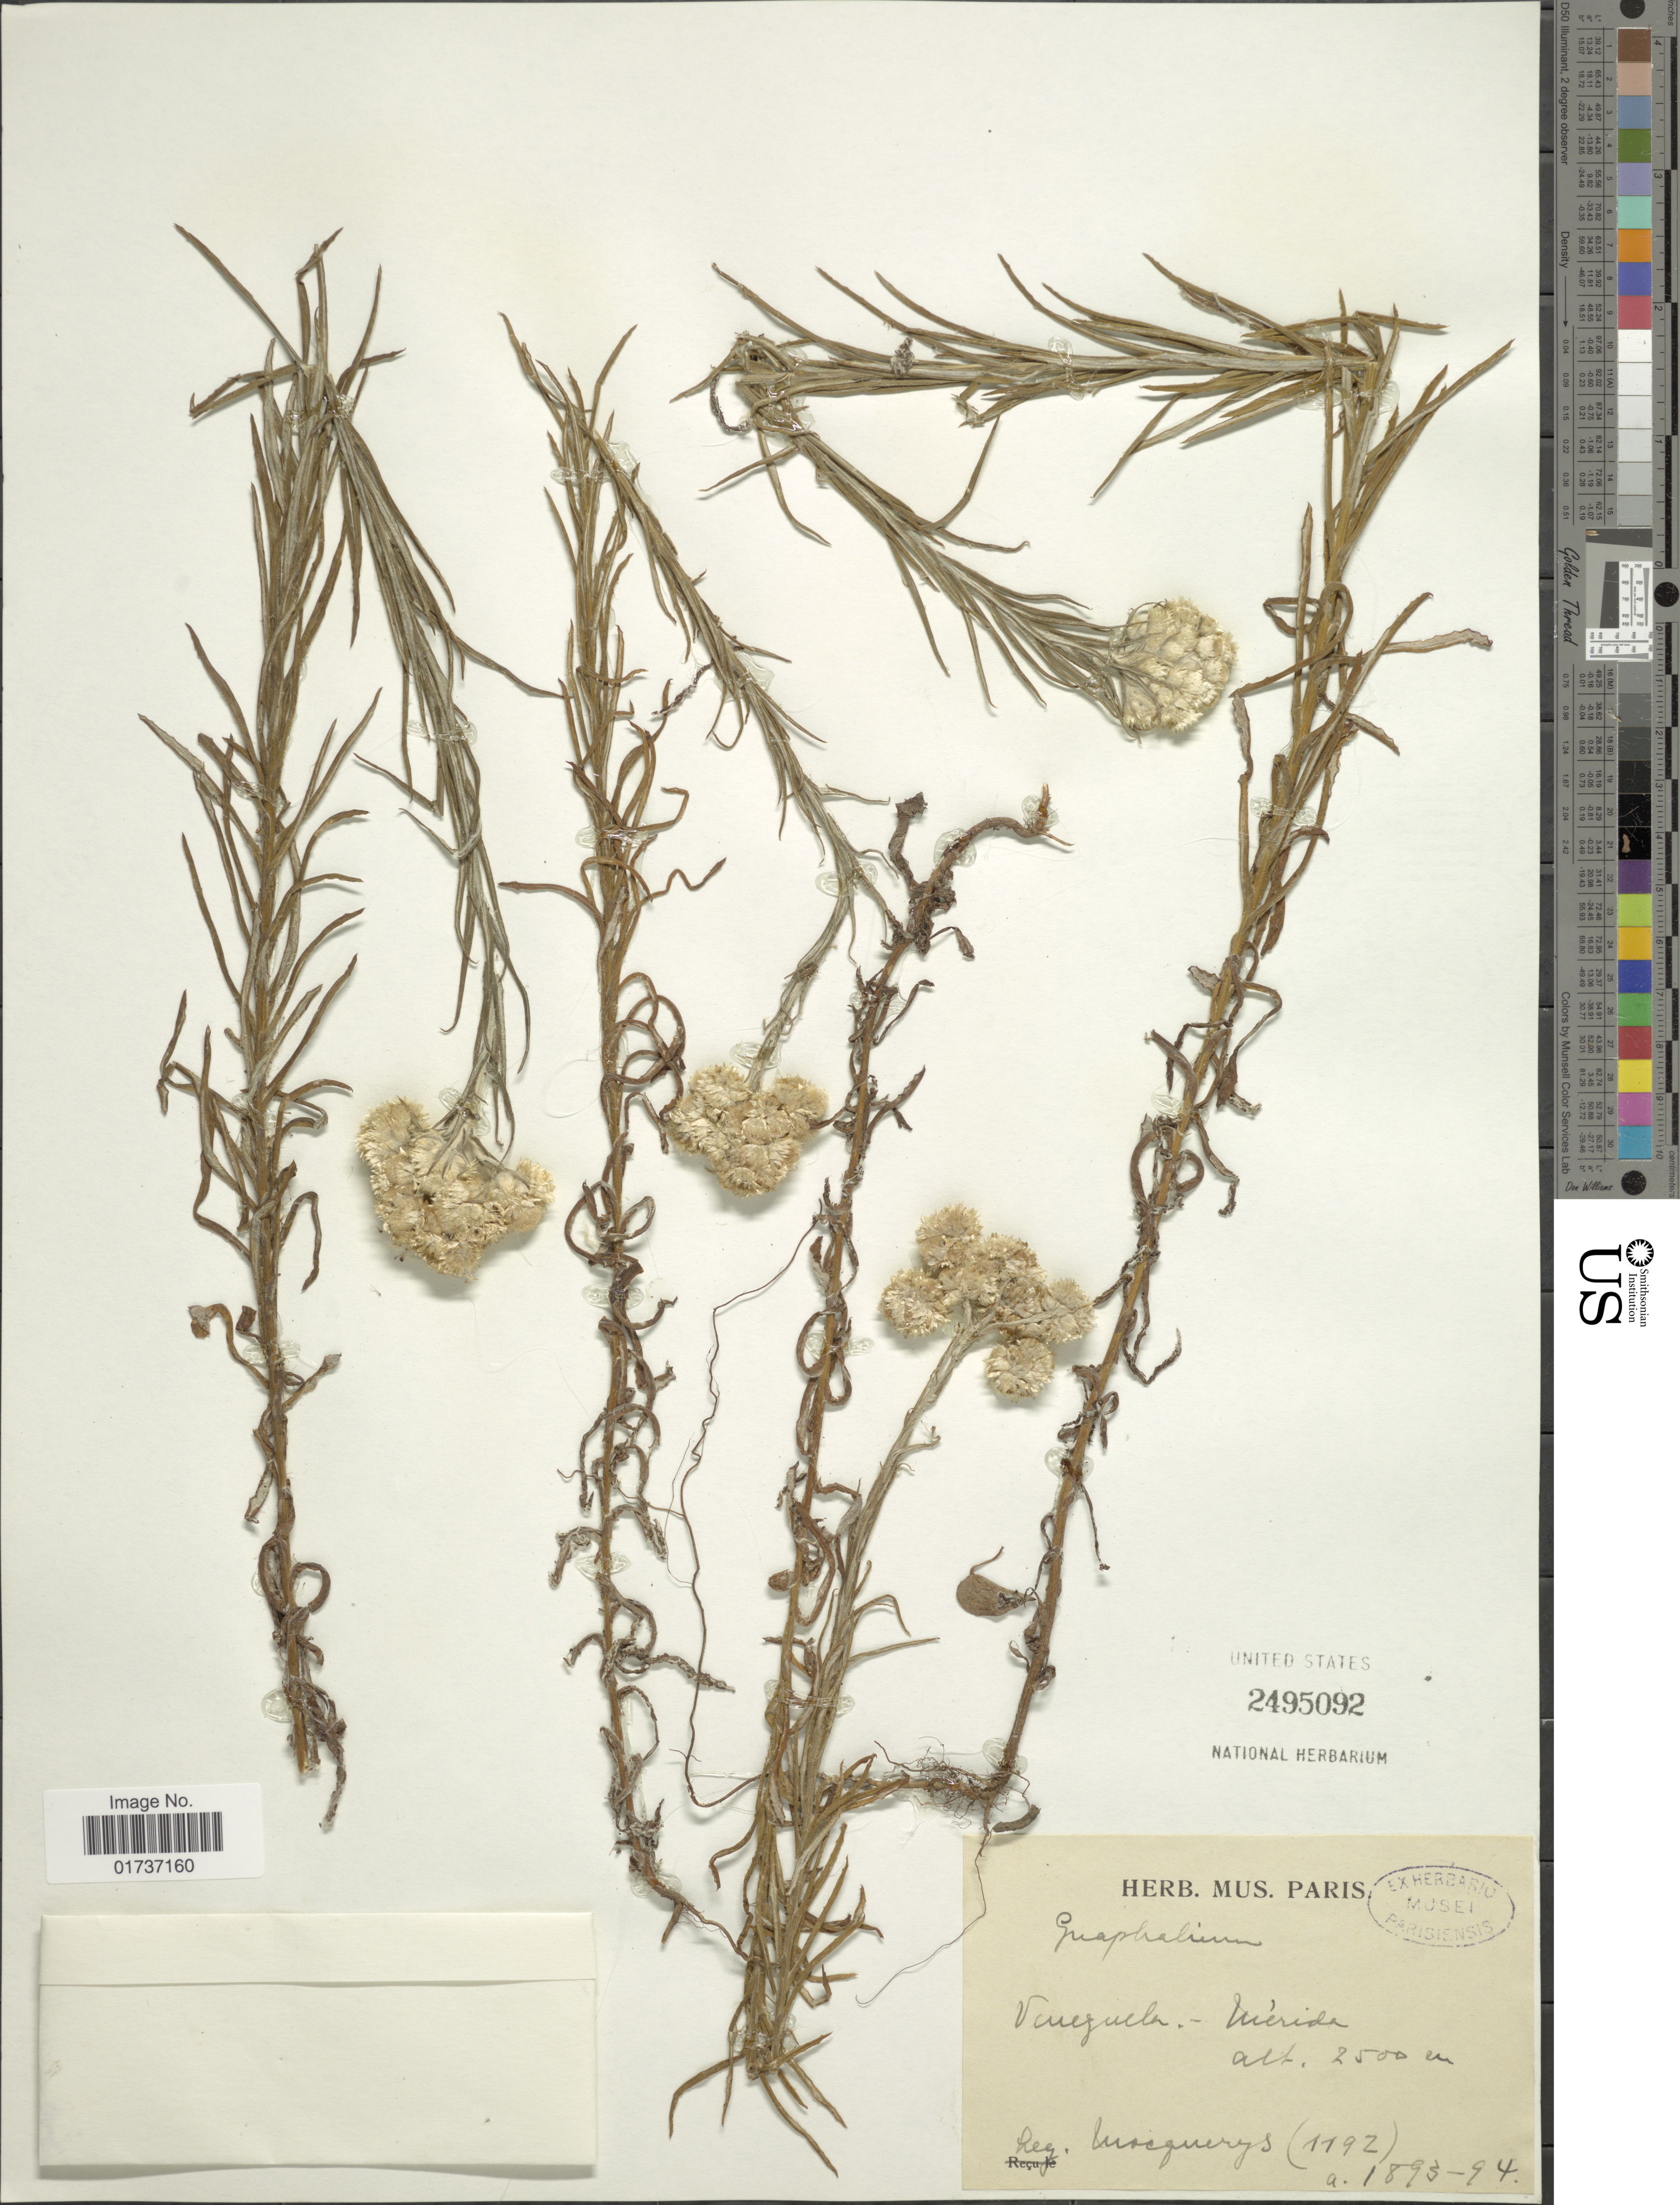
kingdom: Plantae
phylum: Tracheophyta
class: Magnoliopsida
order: Asterales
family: Asteraceae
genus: Pseudognaphalium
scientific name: Pseudognaphalium viscosum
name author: (Kunth) Anderb.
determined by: Nesom, Guy L.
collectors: A. Mocquerys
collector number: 1192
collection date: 1893/1894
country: Venezuela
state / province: Mérida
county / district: Libertador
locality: Mérida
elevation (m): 2500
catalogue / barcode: US 2495092